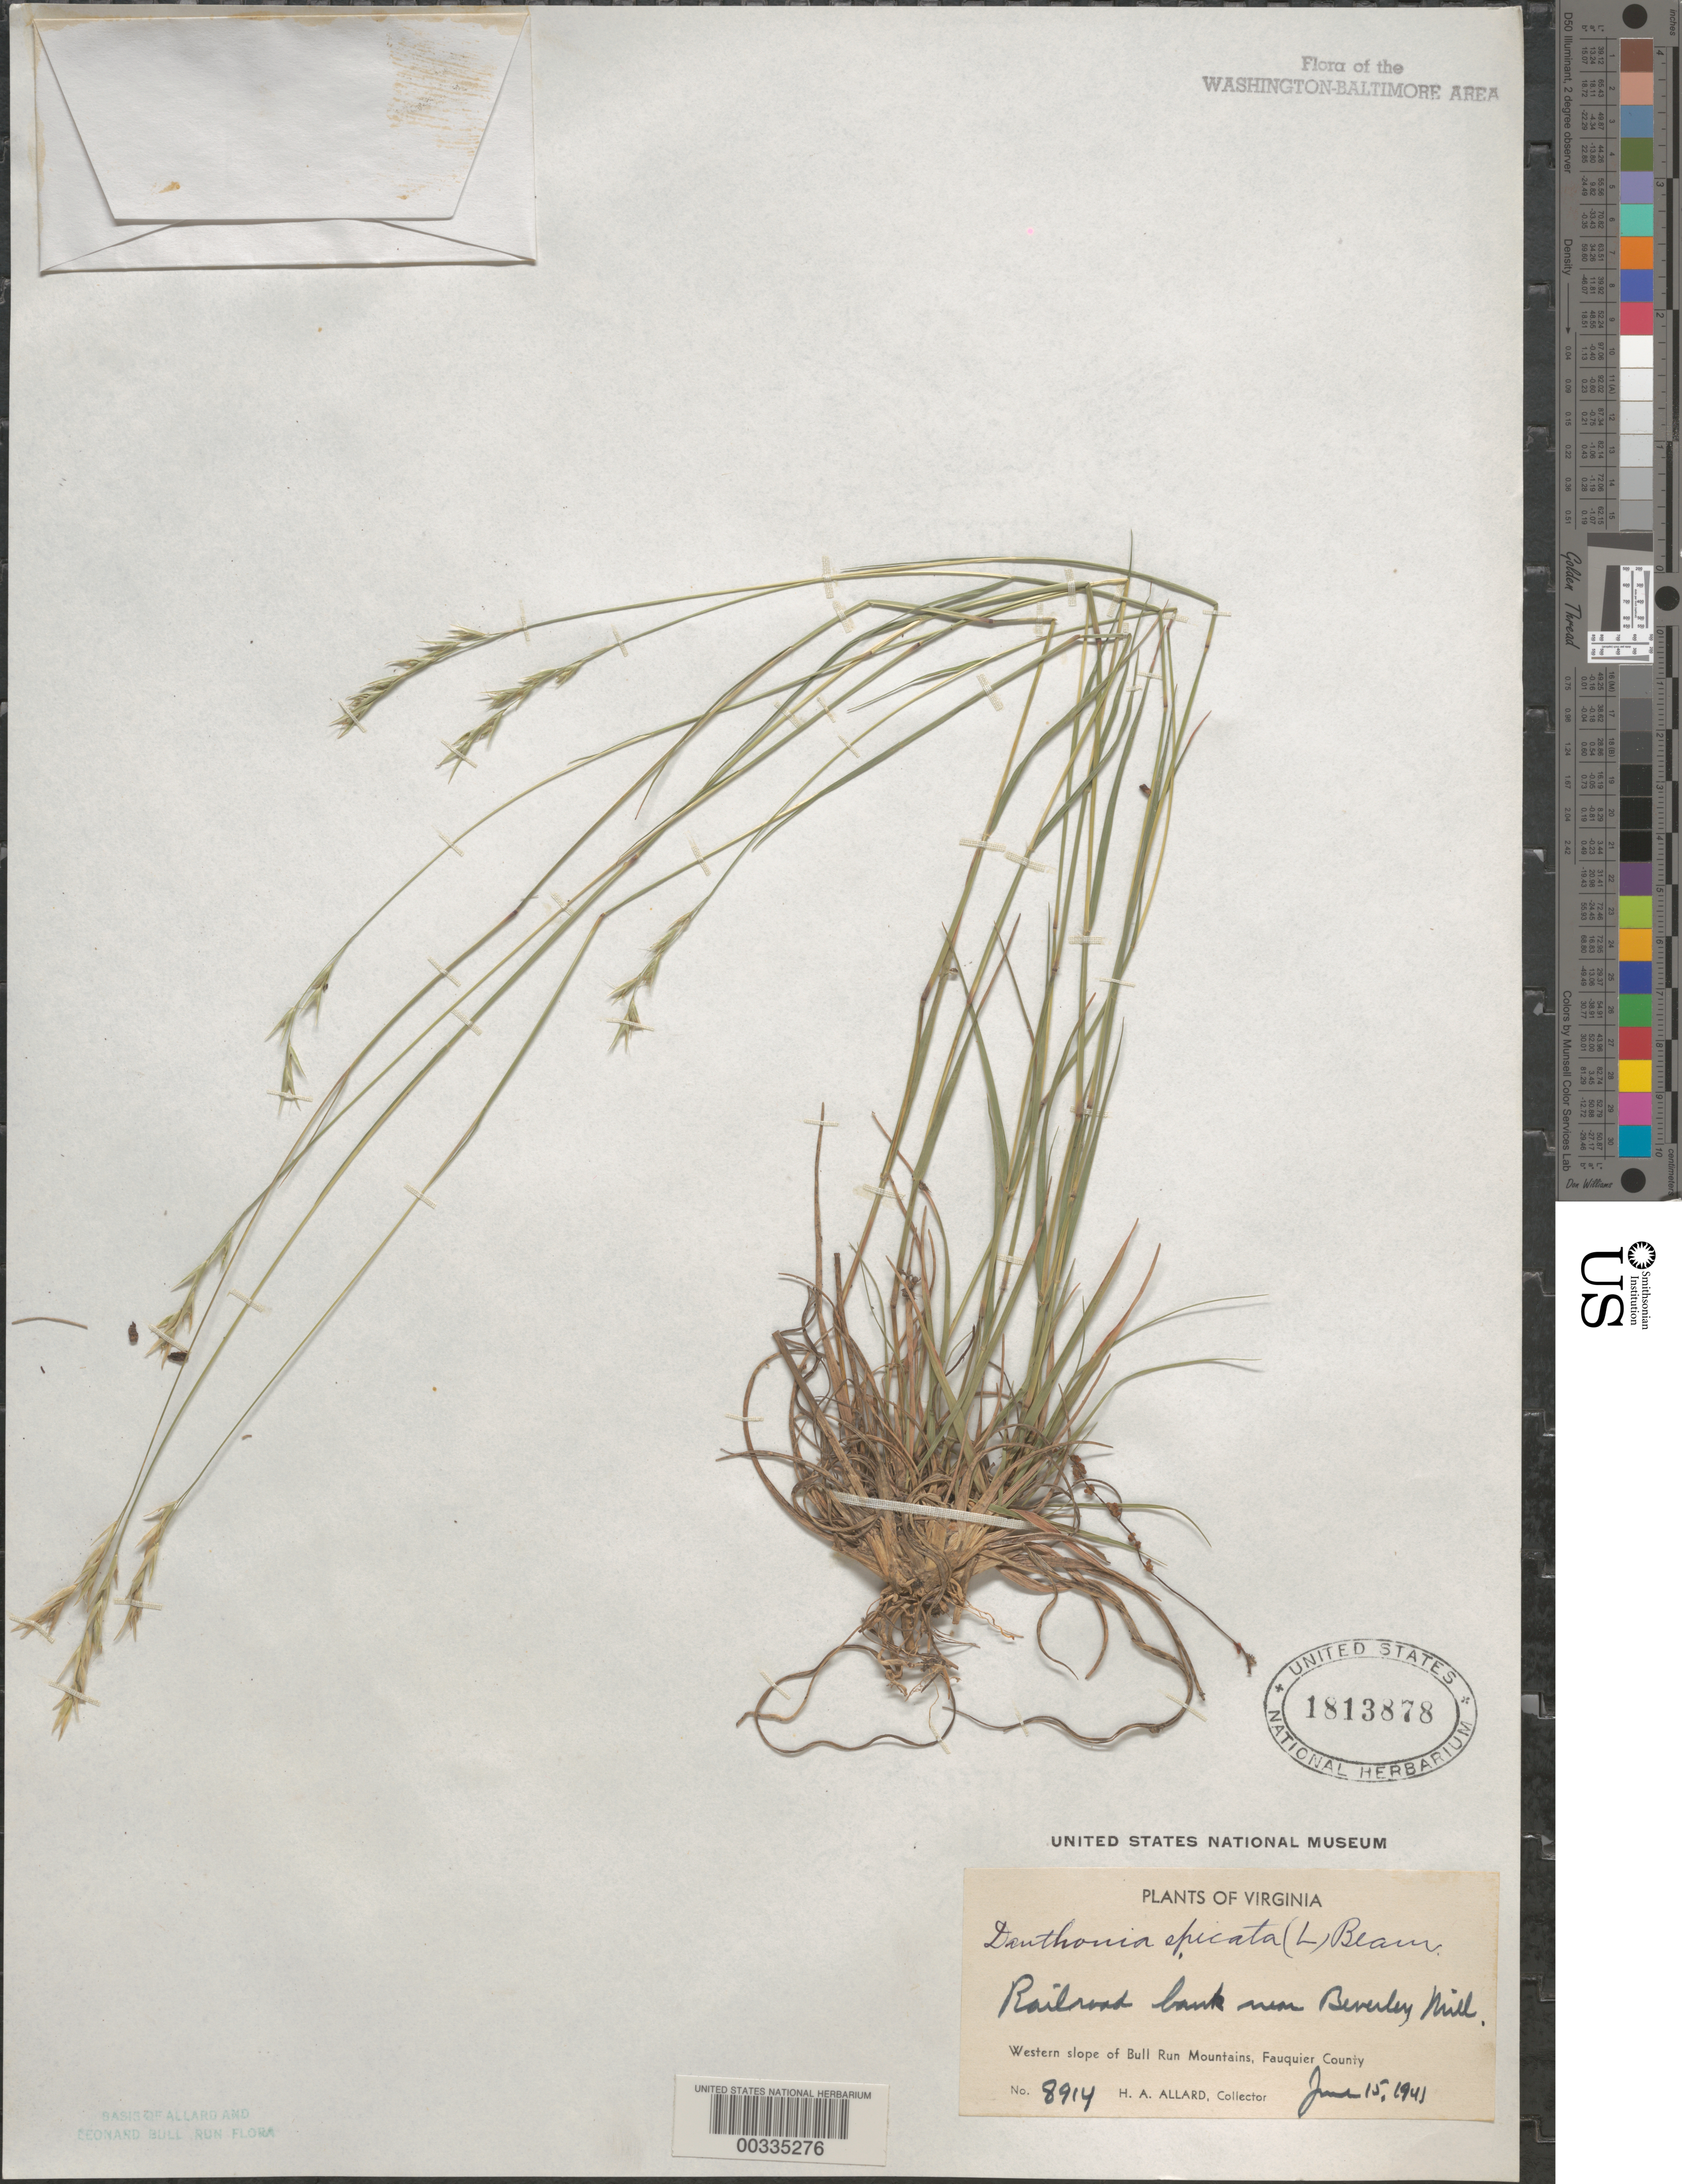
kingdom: Plantae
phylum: Tracheophyta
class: Liliopsida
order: Poales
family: Poaceae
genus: Danthonia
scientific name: Danthonia spicata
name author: (L.) P. Beauv. ex Roem. & Schult.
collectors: H. A. Allard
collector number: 8914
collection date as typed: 15 Jun 1941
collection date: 1941-06-15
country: United States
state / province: Virginia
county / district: Fauquier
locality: Beverley Mill vicinity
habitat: Railroad bank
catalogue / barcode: US 1813878